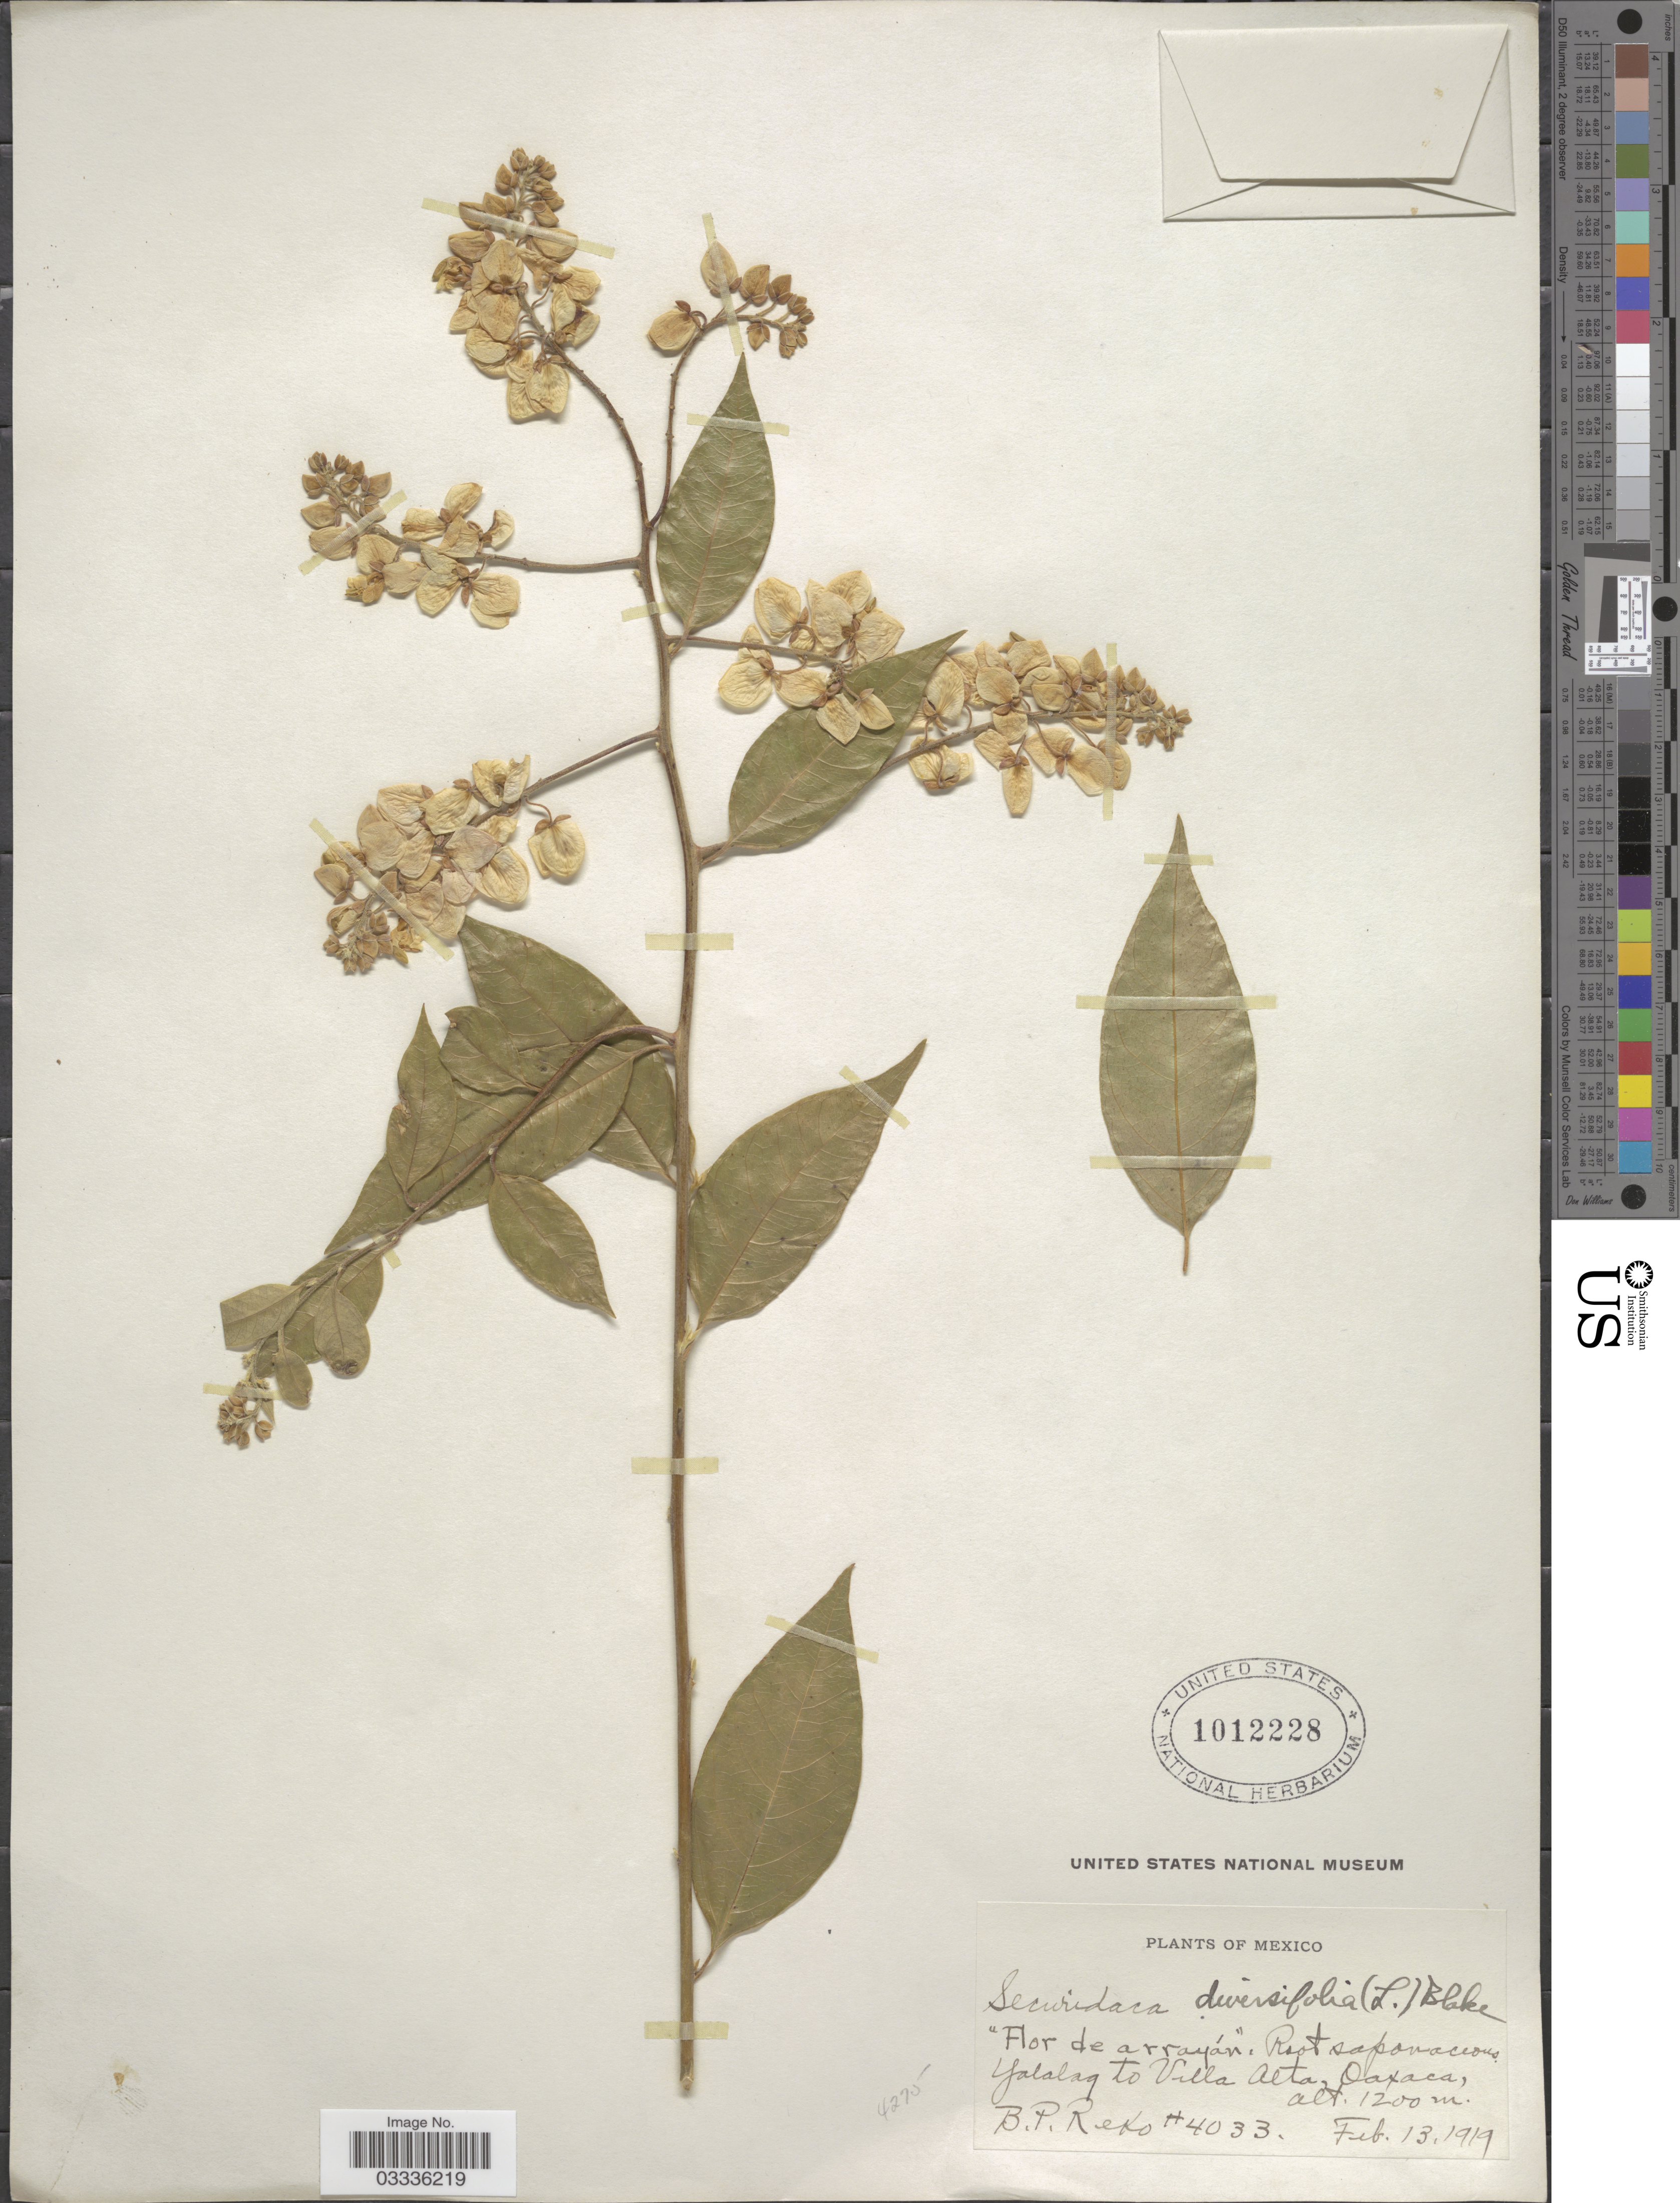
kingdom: Plantae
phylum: Tracheophyta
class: Magnoliopsida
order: Fabales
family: Polygalaceae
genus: Securidaca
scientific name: Securidaca diversifolia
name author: (L.) S.F. Blake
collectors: B. P. Reko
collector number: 4033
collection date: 1919-02-13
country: Mexico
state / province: Oaxaca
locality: Yalalag to Villa Alta.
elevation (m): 1200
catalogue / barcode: US 1012228